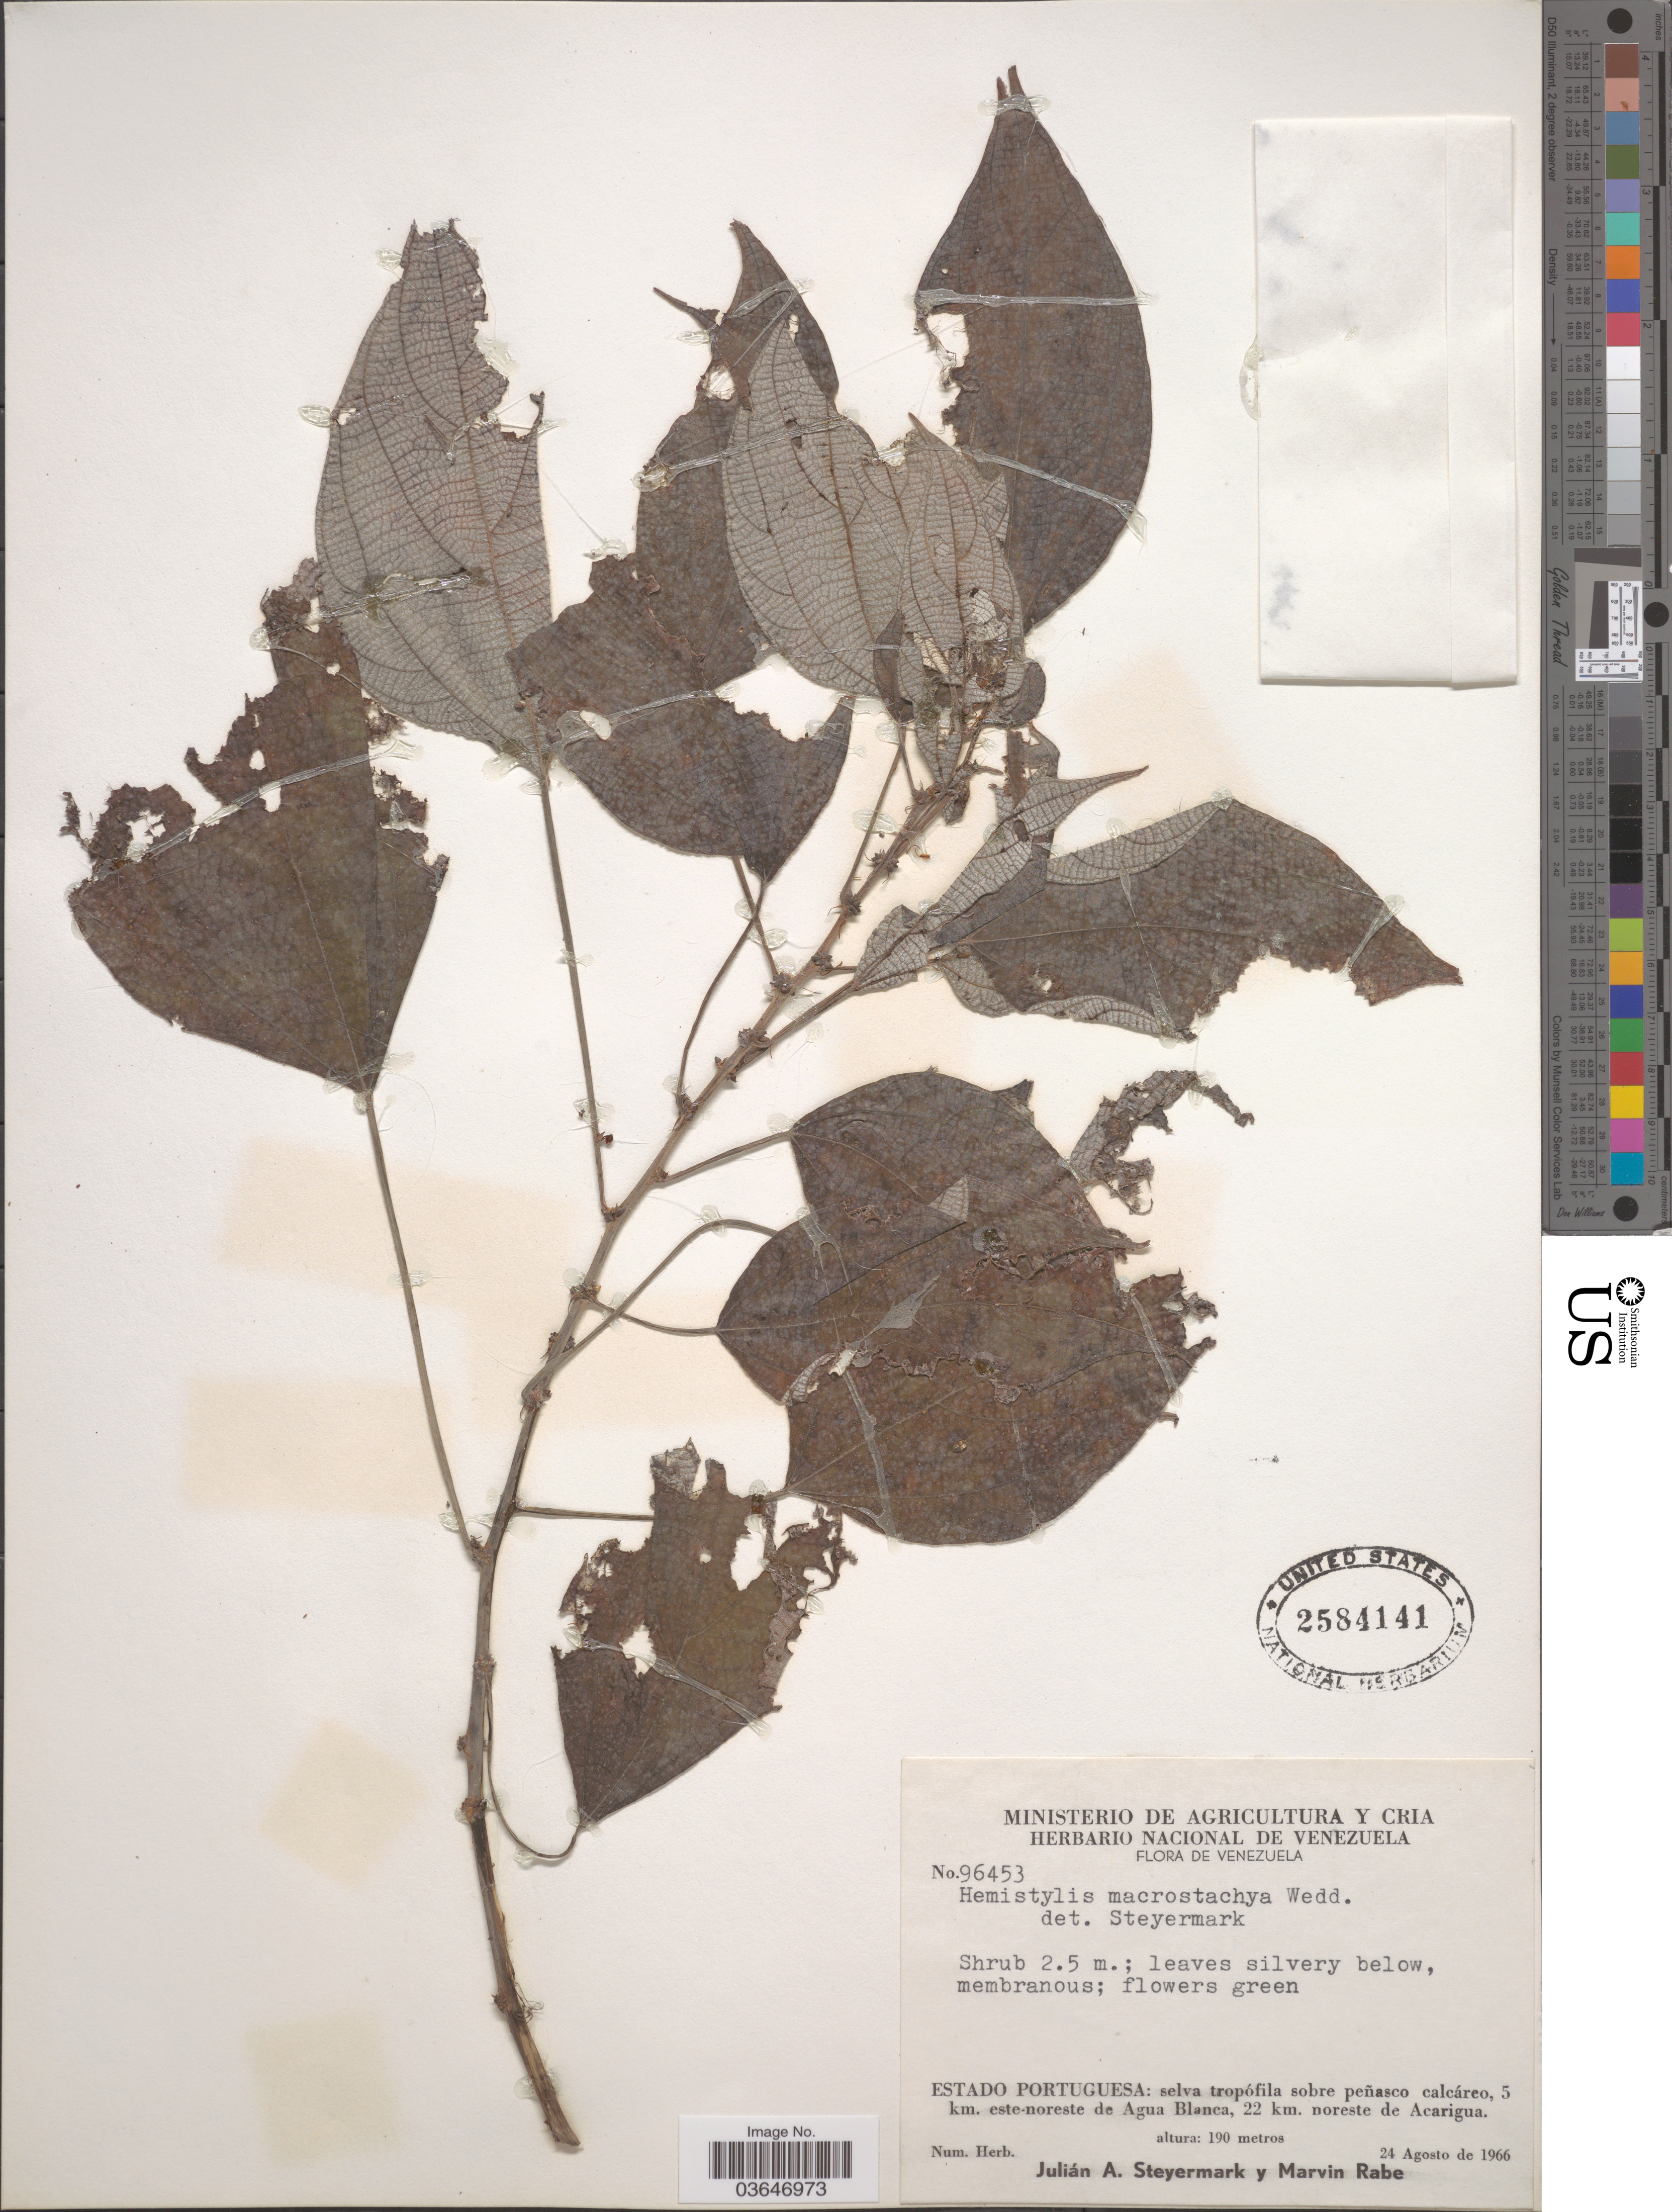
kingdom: Plantae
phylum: Tracheophyta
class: Magnoliopsida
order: Rosales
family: Urticaceae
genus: Hemistylus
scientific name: Hemistylus macrostachya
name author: Wedd.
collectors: J. Steyermark & M. Rabe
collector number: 96453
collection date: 1966-08-24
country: Venezuela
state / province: Portuguesa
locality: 5 km. este-noreste de Agua Blanca, 22 km. noreste de Acarigua.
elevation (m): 190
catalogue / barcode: US 2584141